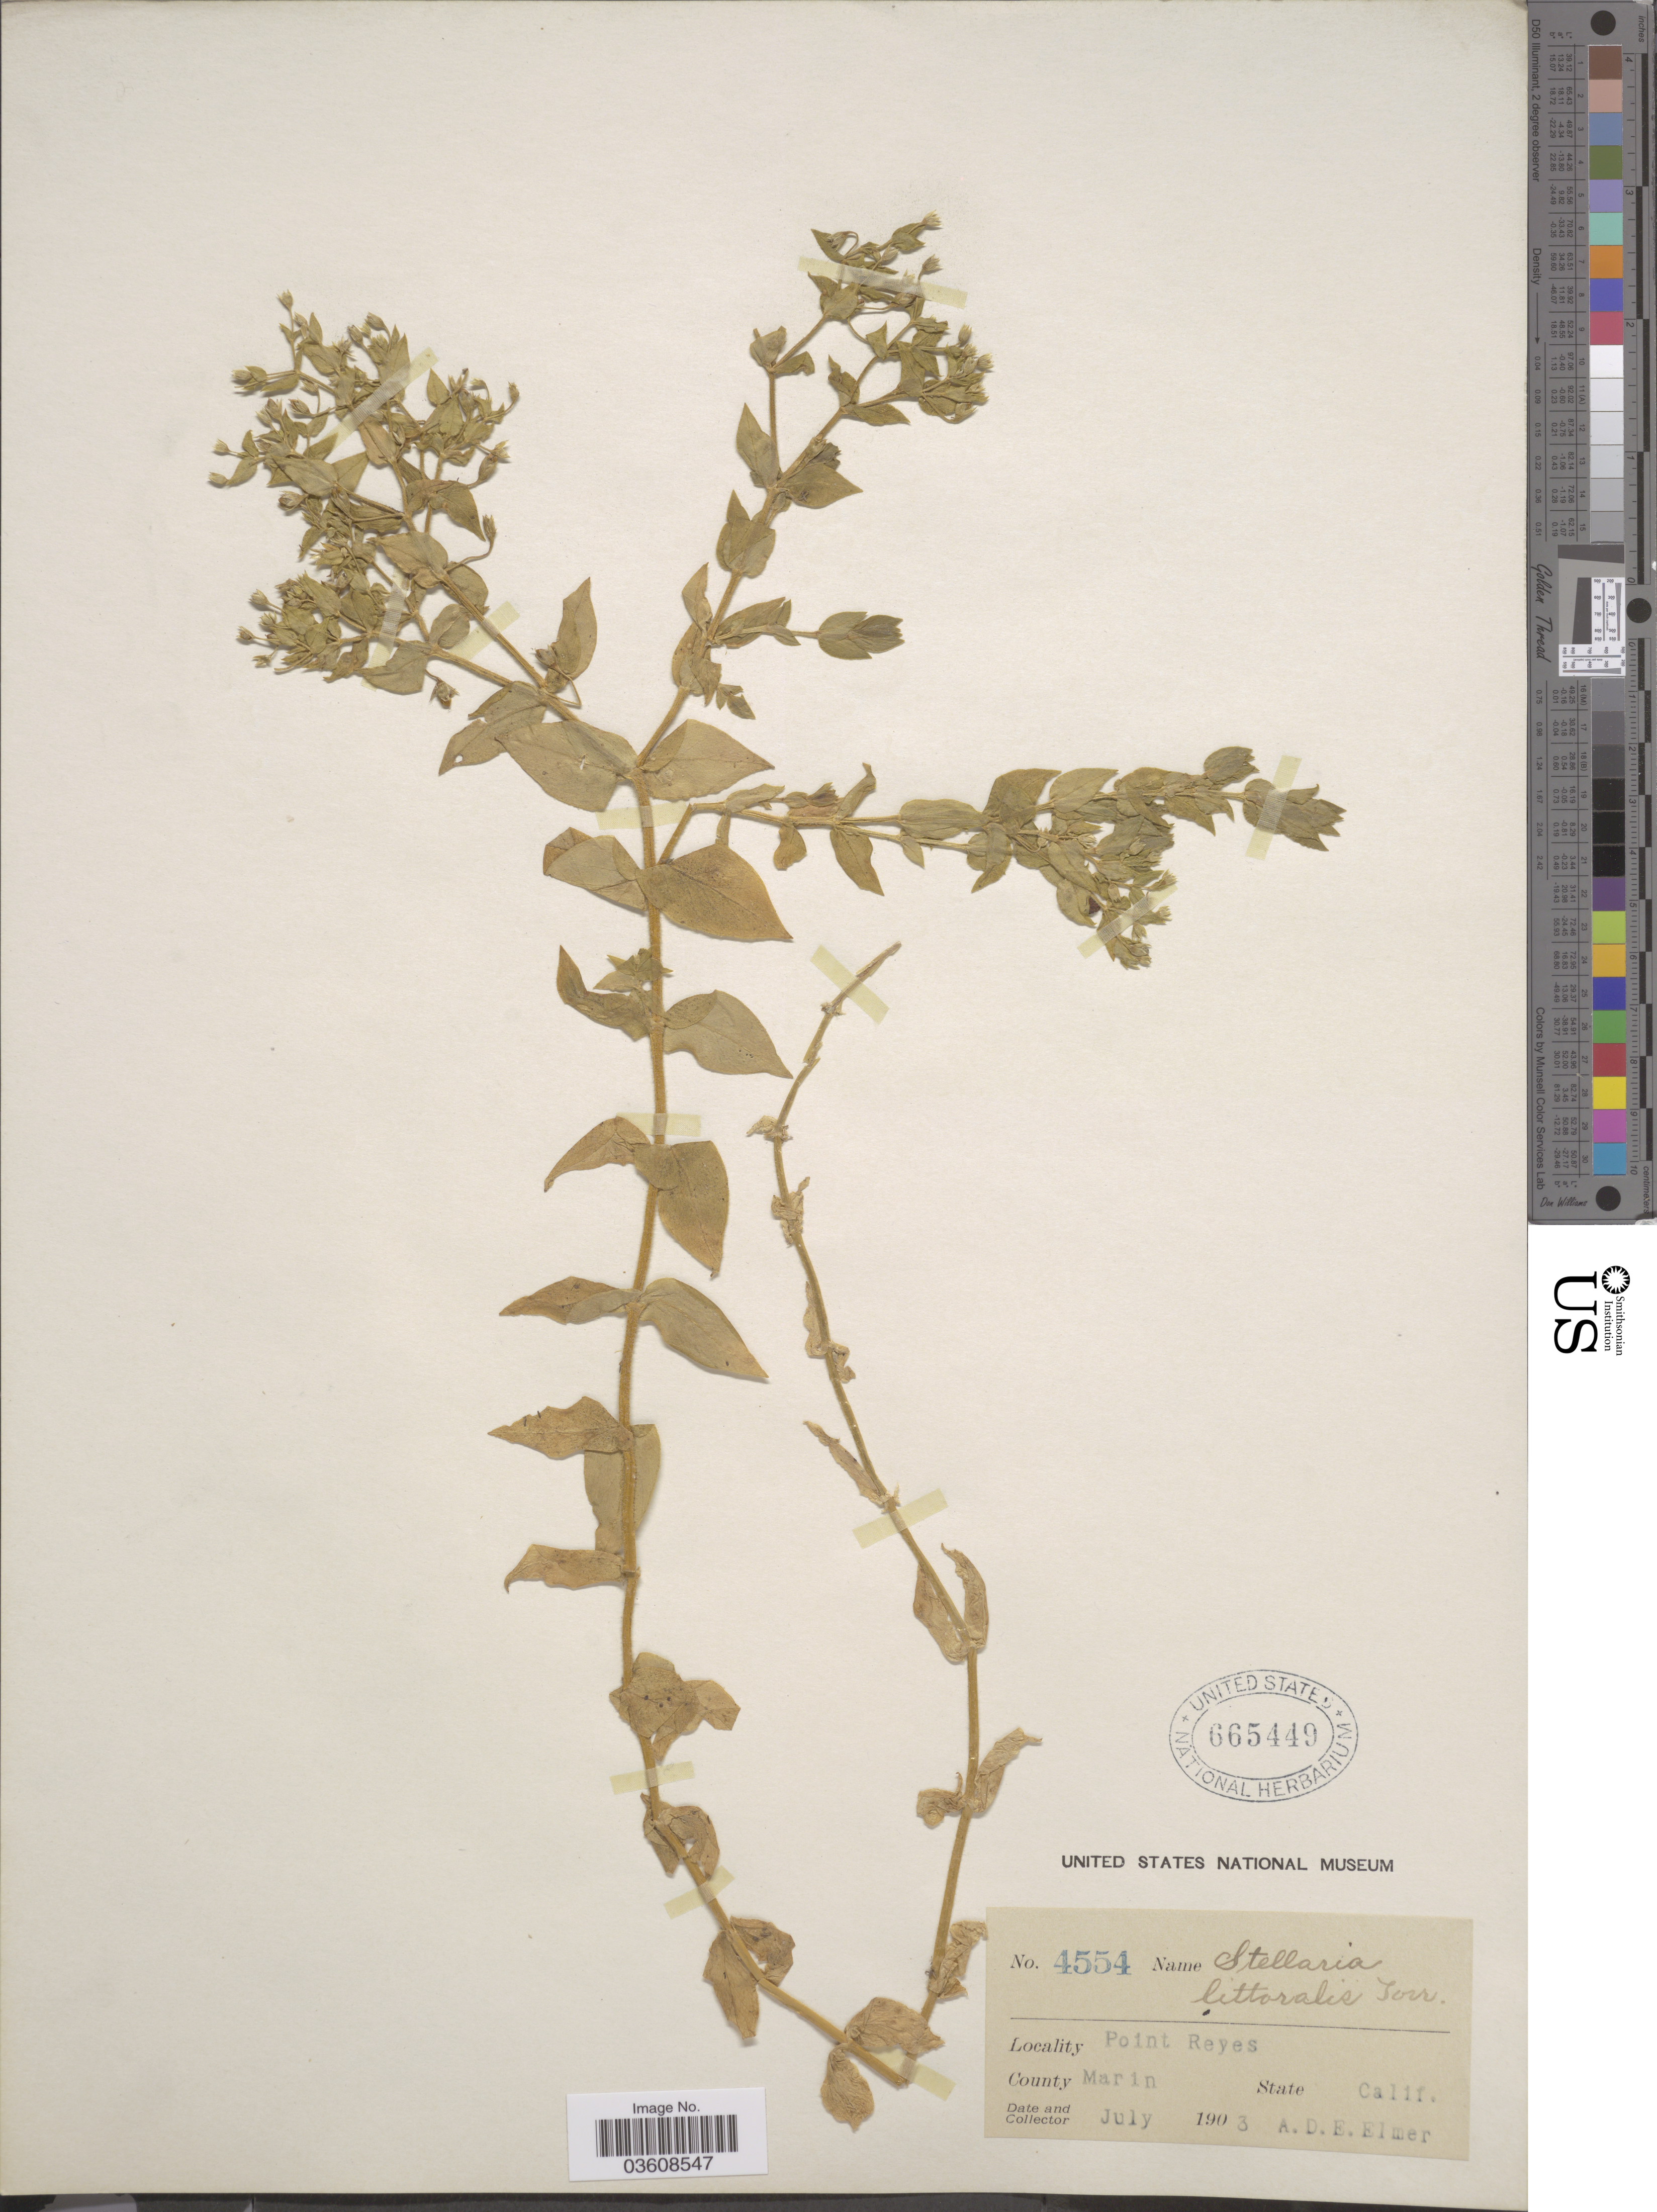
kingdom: Plantae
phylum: Tracheophyta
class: Magnoliopsida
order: Caryophyllales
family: Caryophyllaceae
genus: Stellaria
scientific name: Stellaria littoralis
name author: Torr.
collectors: A. D. E. Elmer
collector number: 4554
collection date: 1903-07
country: United States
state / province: California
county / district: Marin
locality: Point Reyes. County Marin.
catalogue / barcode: US 665449